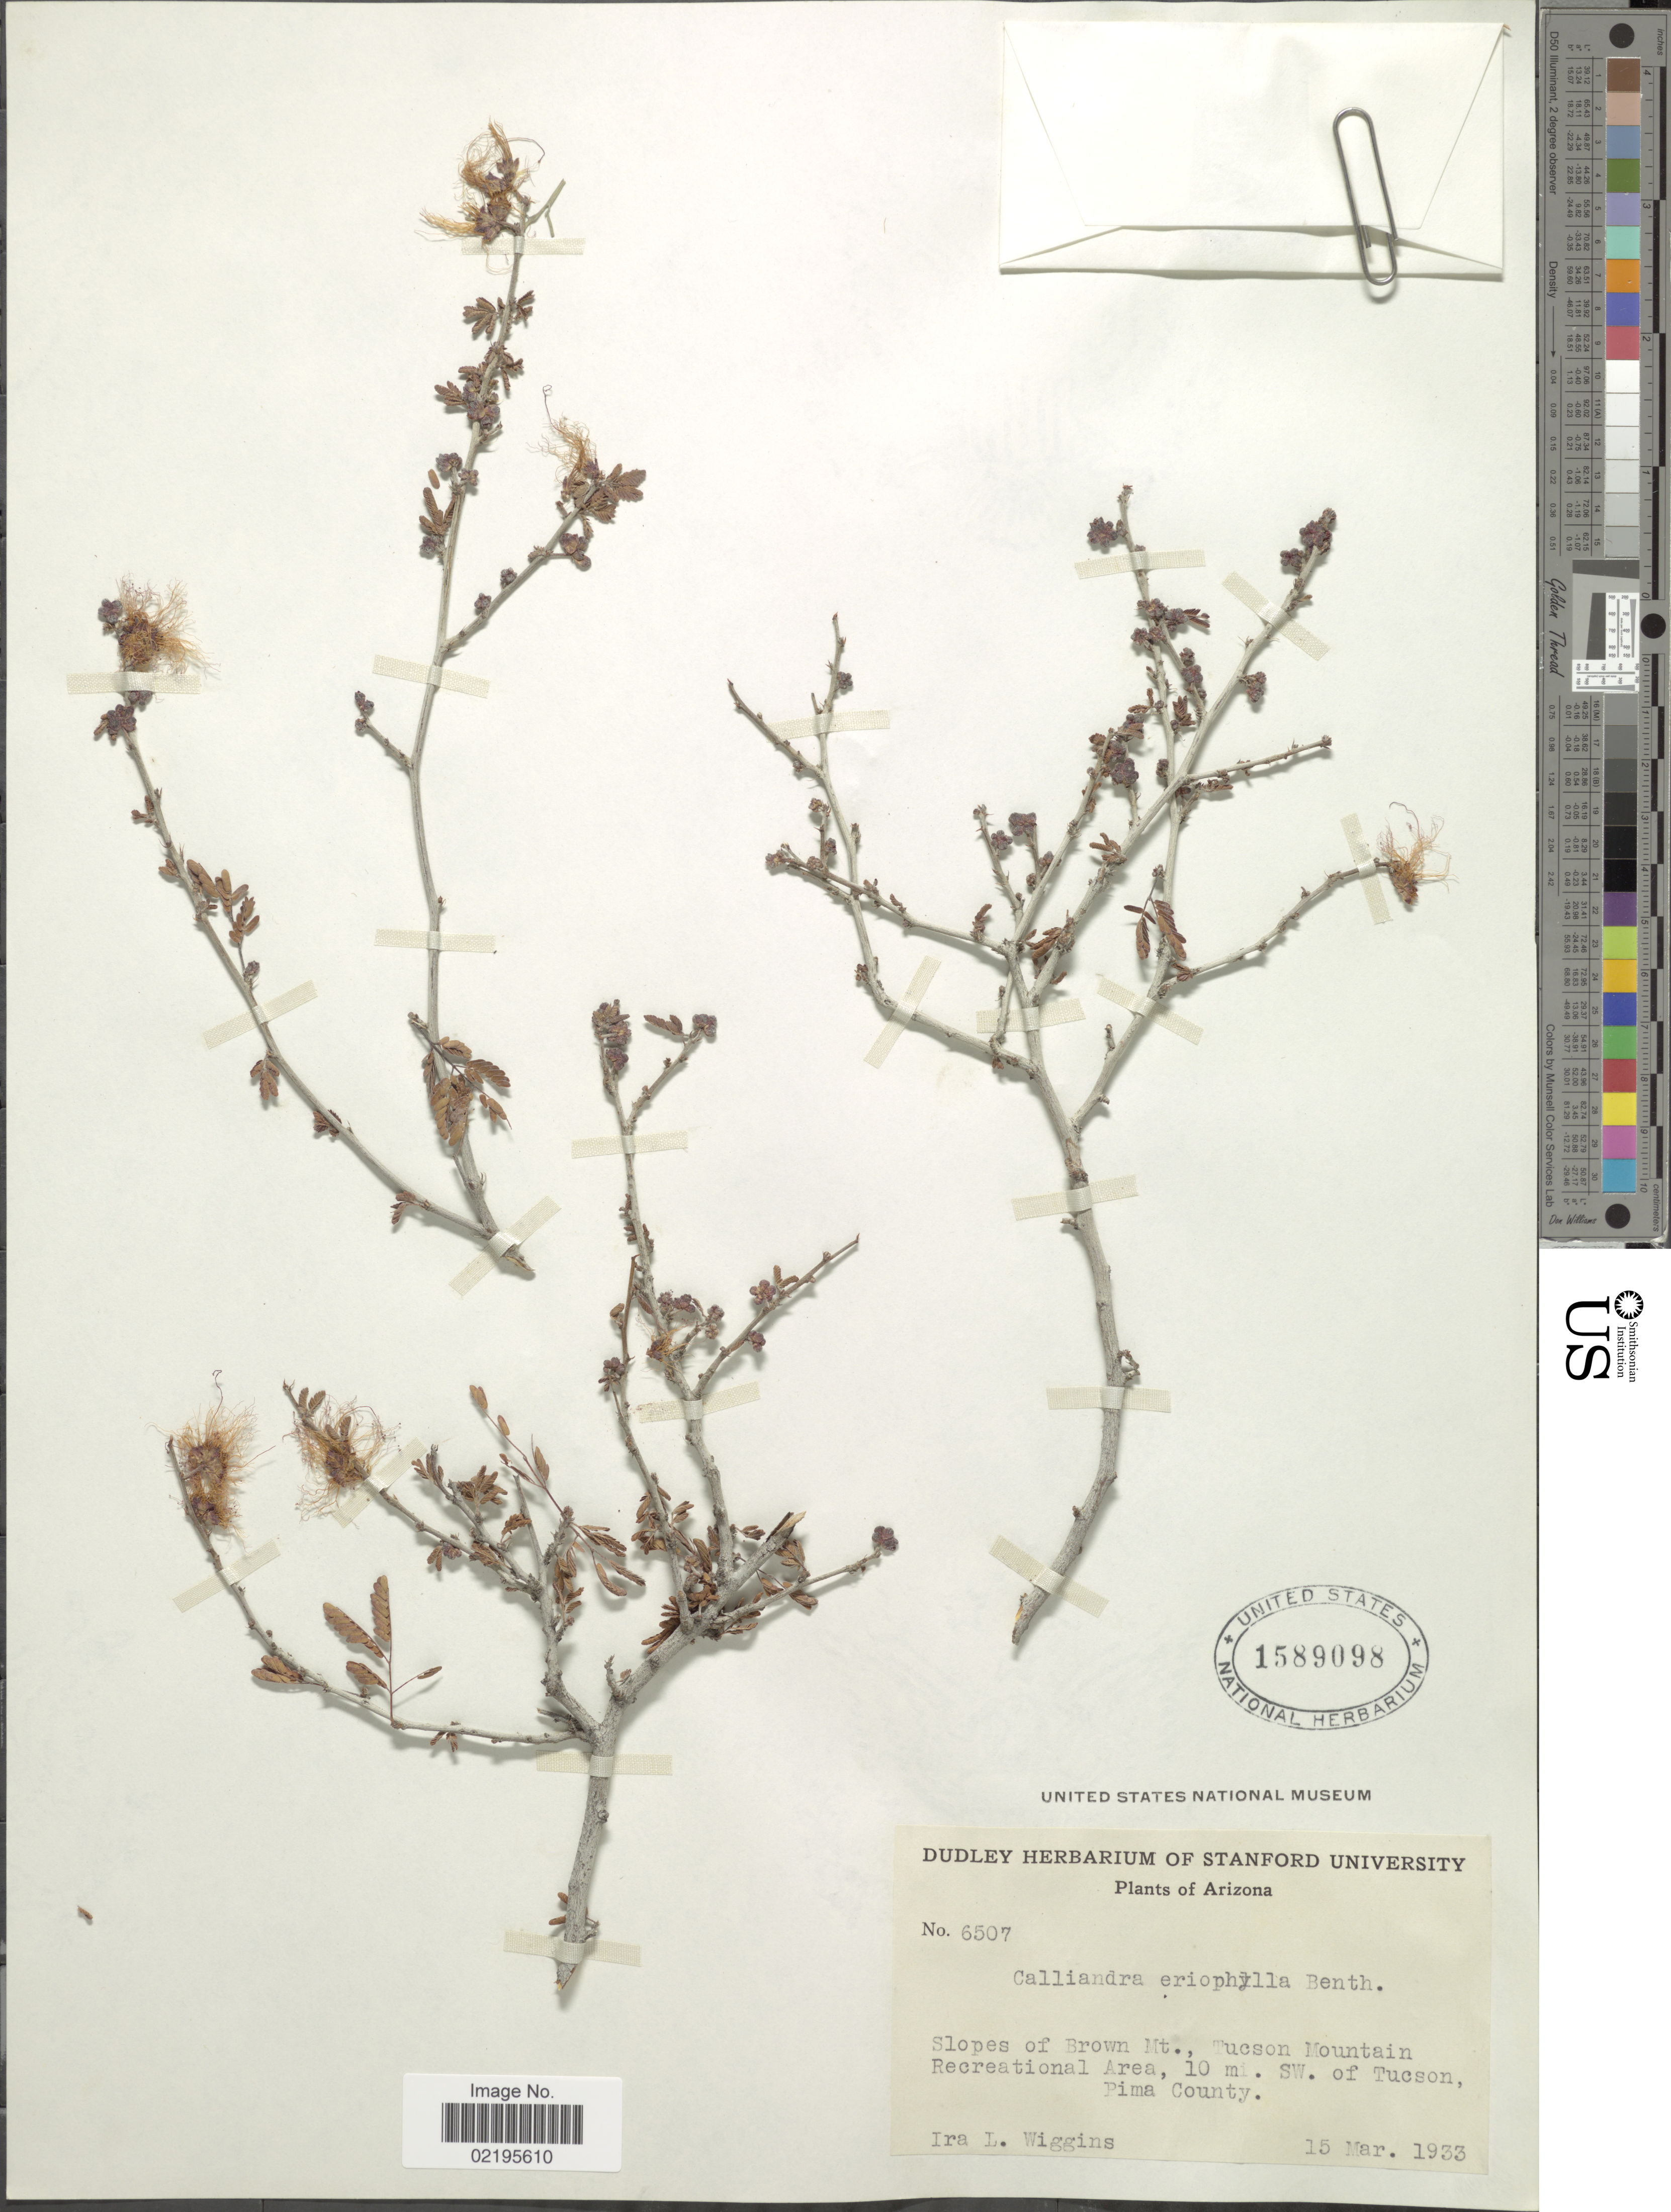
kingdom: Plantae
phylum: Tracheophyta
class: Magnoliopsida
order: Fabales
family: Fabaceae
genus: Calliandra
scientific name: Calliandra eriophylla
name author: Benth.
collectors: I. L. Wiggins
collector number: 6507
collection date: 1933-03-15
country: United States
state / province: Arizona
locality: Slopes of Brown Mt. Tucson Mountain Recreational Area, 10 mi. SW. of Tucson, Pima County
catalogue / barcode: US 1589098